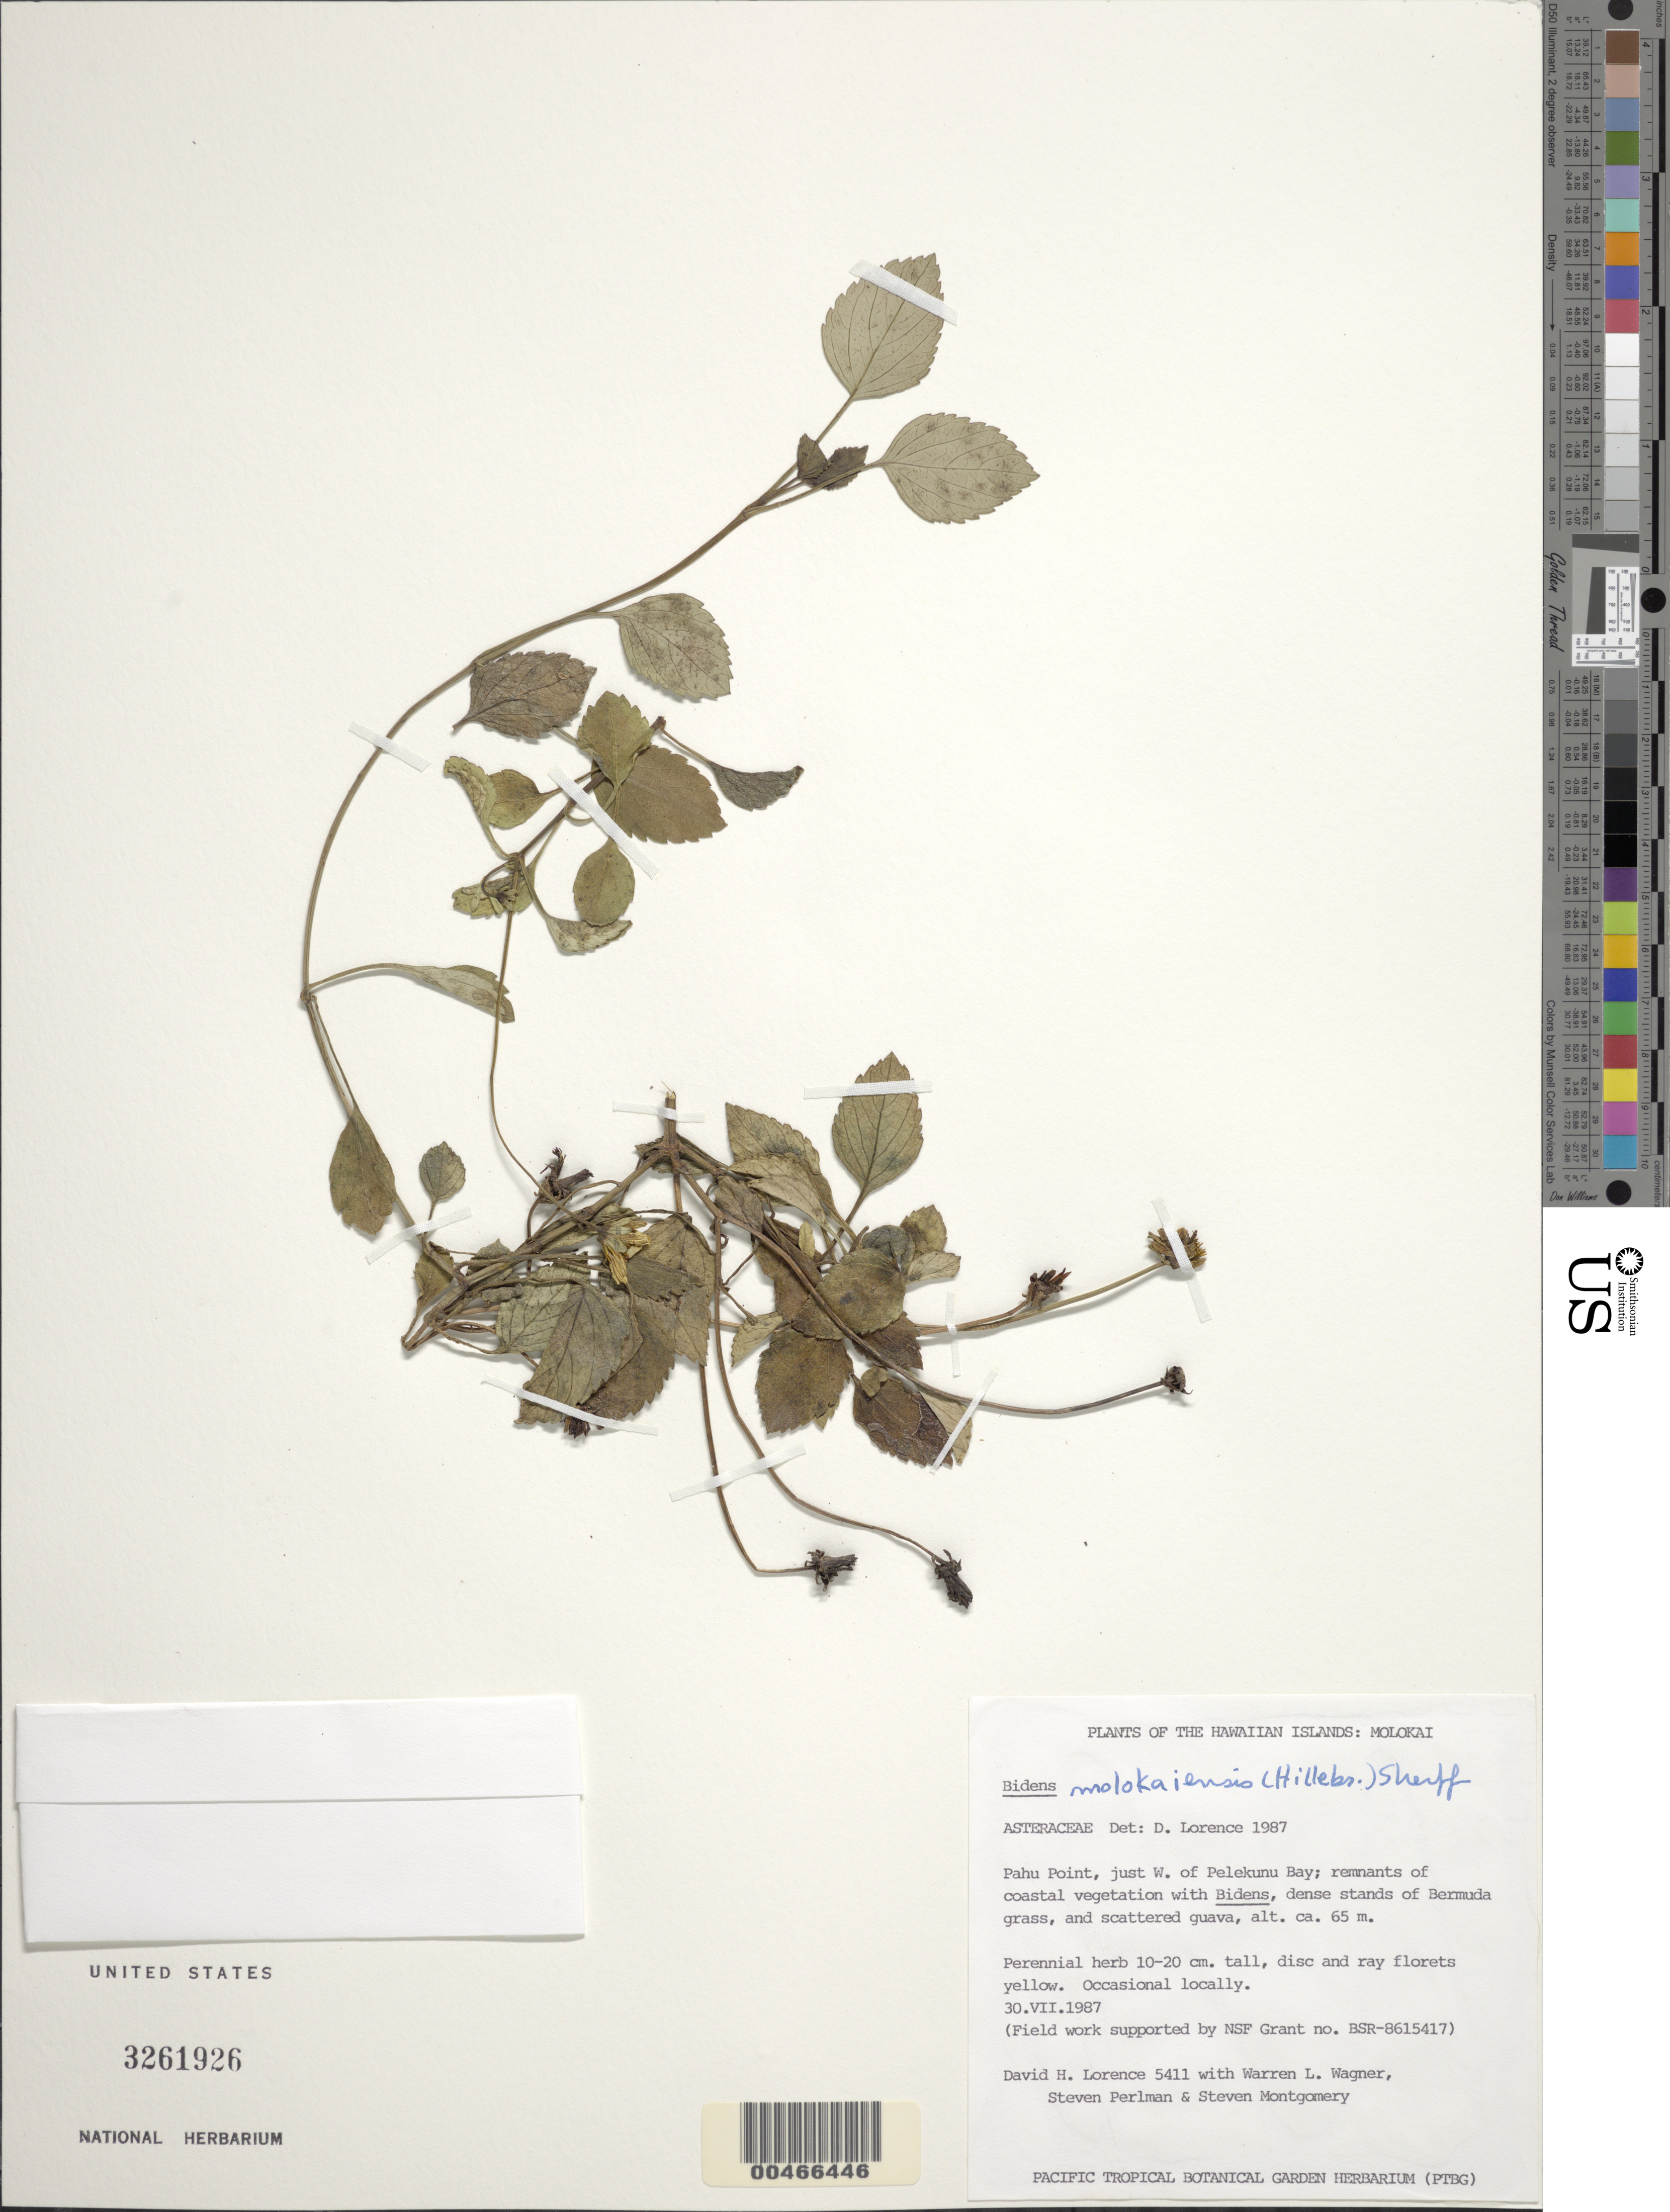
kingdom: Plantae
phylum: Tracheophyta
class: Magnoliopsida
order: Asterales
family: Asteraceae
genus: Bidens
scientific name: Bidens molokaiensis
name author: (Hillebr.) Sherff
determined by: Lorence, D. L.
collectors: D. Lorence, W. L. Wagner, S. P. Perlman & S. Montgomery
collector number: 5411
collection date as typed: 30 Jul 1987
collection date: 1987-07-30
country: United States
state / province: Hawaii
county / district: Maui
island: Moloka'i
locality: Pahu Point, just W of Pelekunu Bay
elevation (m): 65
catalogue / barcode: US 3261926